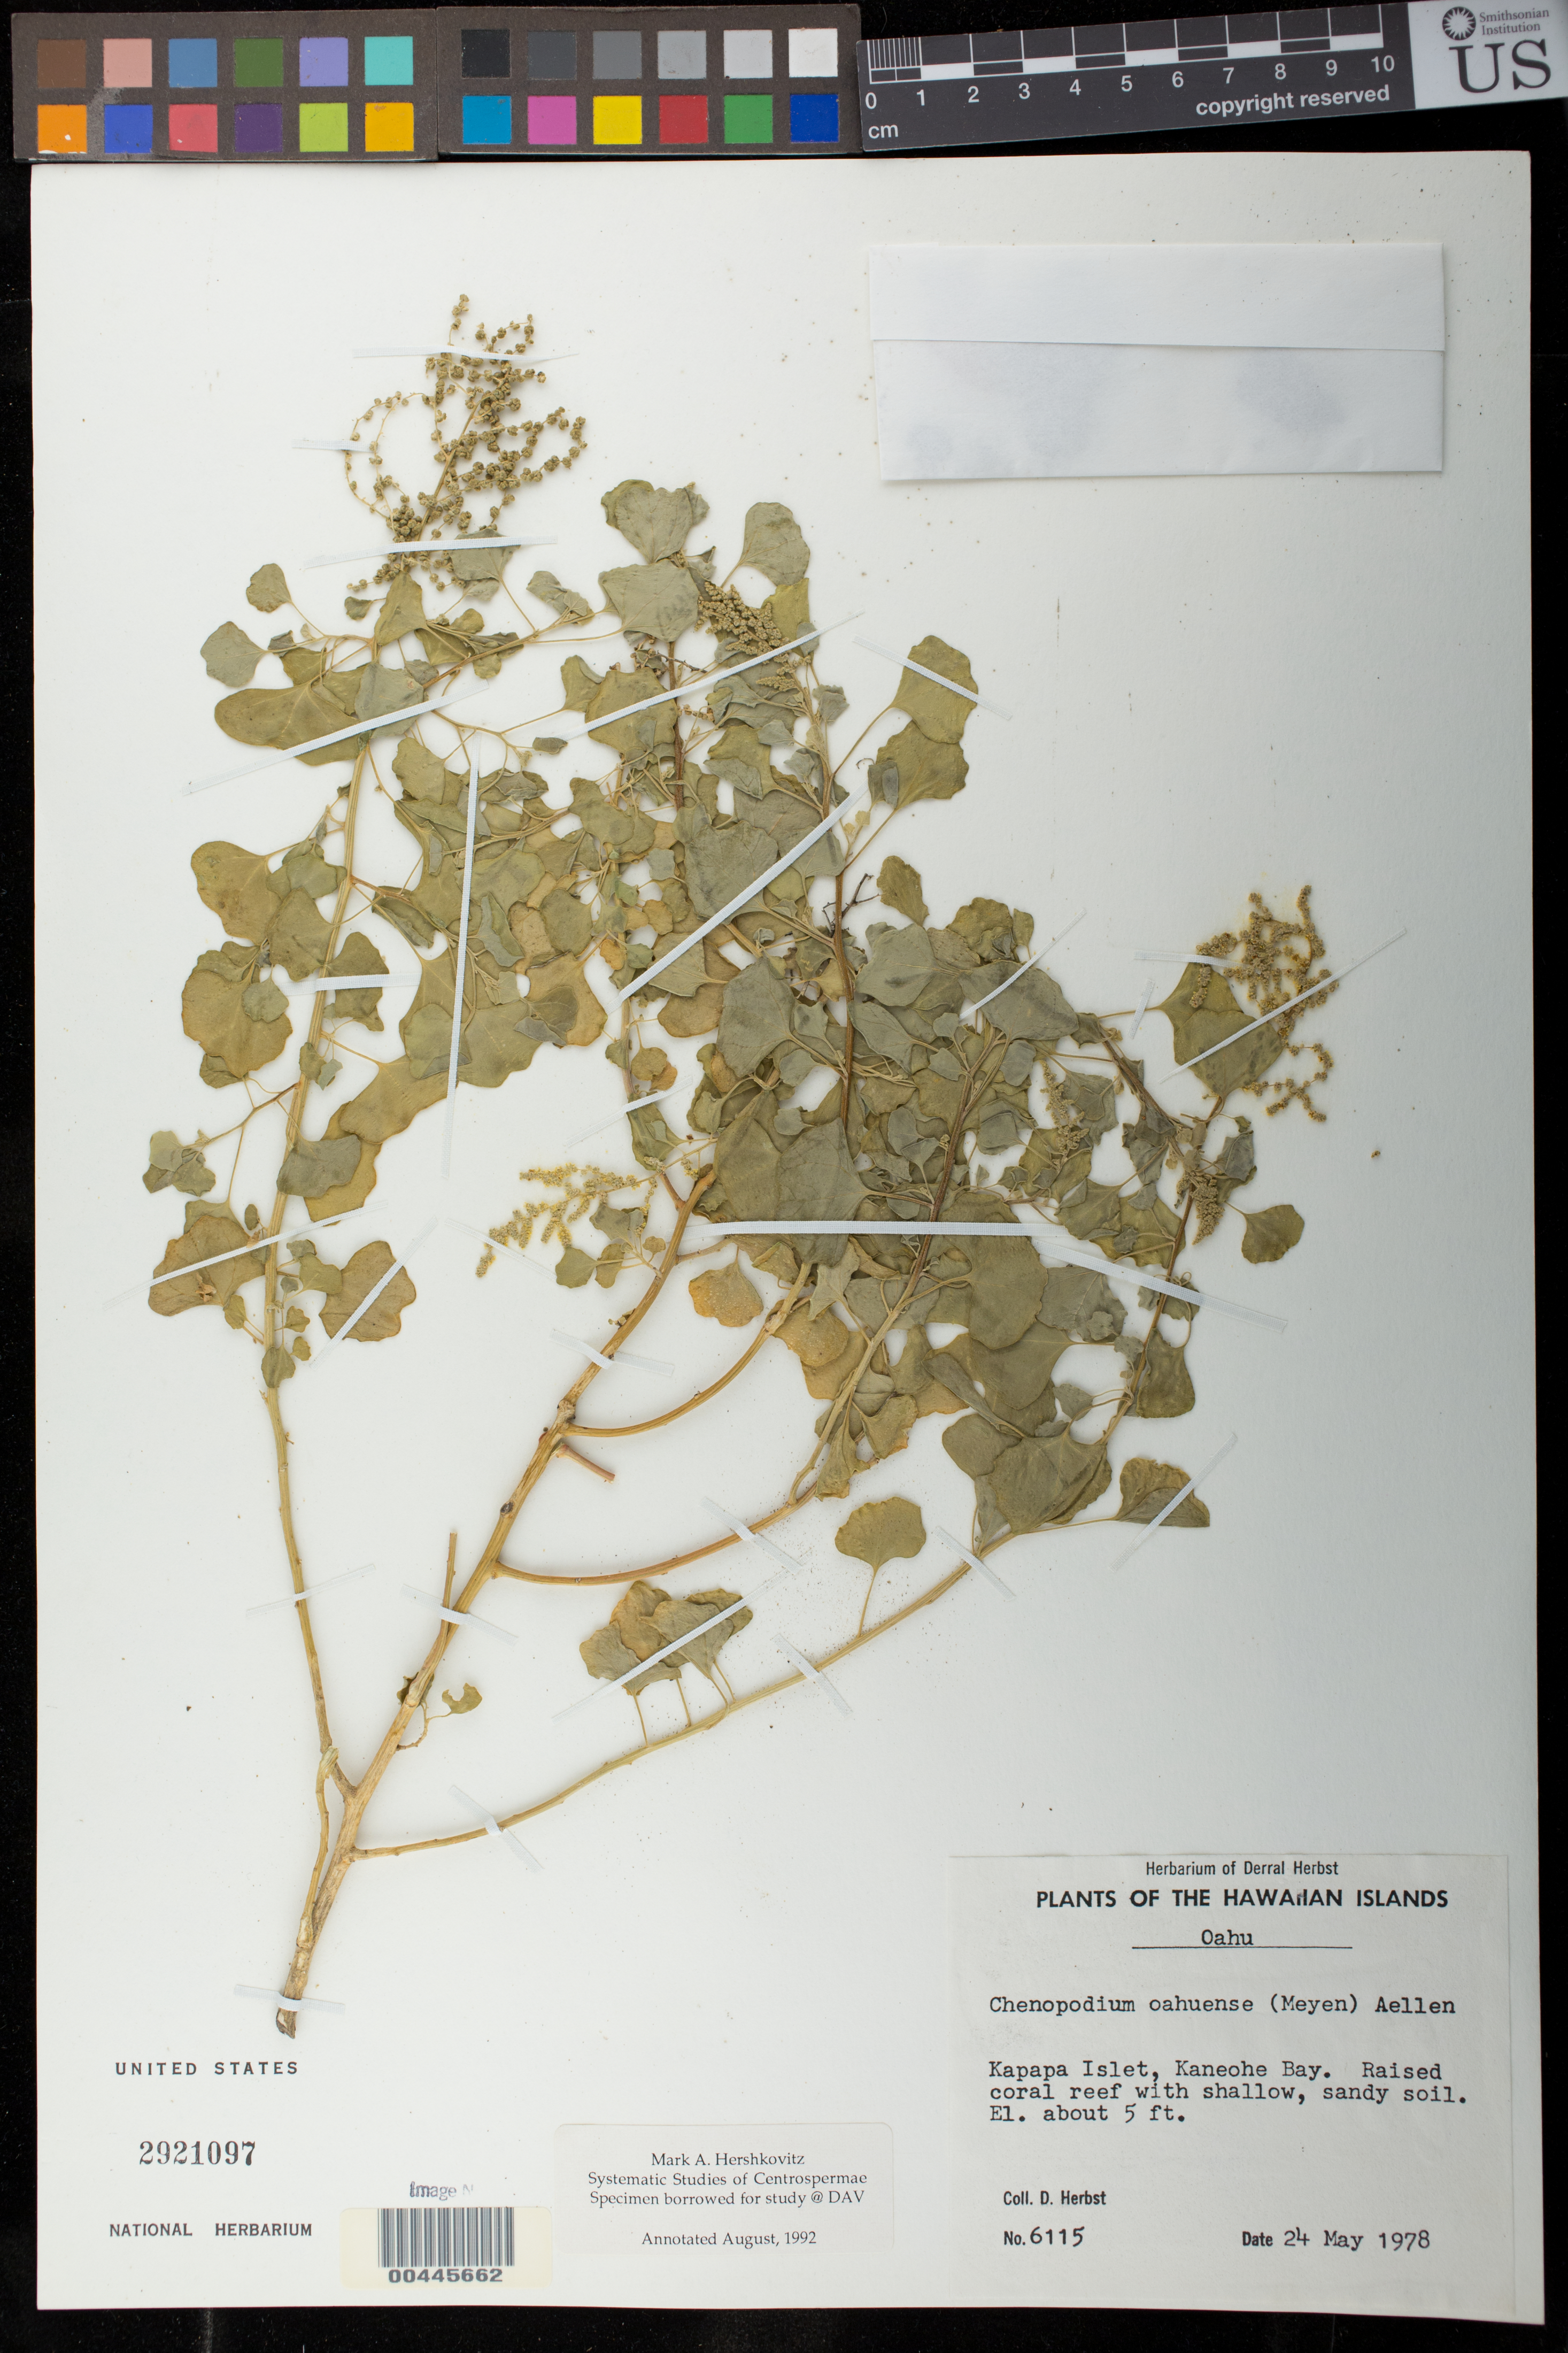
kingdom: Plantae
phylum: Tracheophyta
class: Magnoliopsida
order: Caryophyllales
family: Amaranthaceae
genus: Chenopodium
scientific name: Chenopodium oahuense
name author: (Meyen) Aellen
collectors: D. R. Herbst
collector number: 6115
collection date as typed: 24 May 1978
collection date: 1978-05-24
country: United States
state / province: Hawaii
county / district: Honolulu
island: Kapapa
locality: Kapapa Islet, Kaneohoe Bay, near Oahu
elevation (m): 2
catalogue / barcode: US 2921097